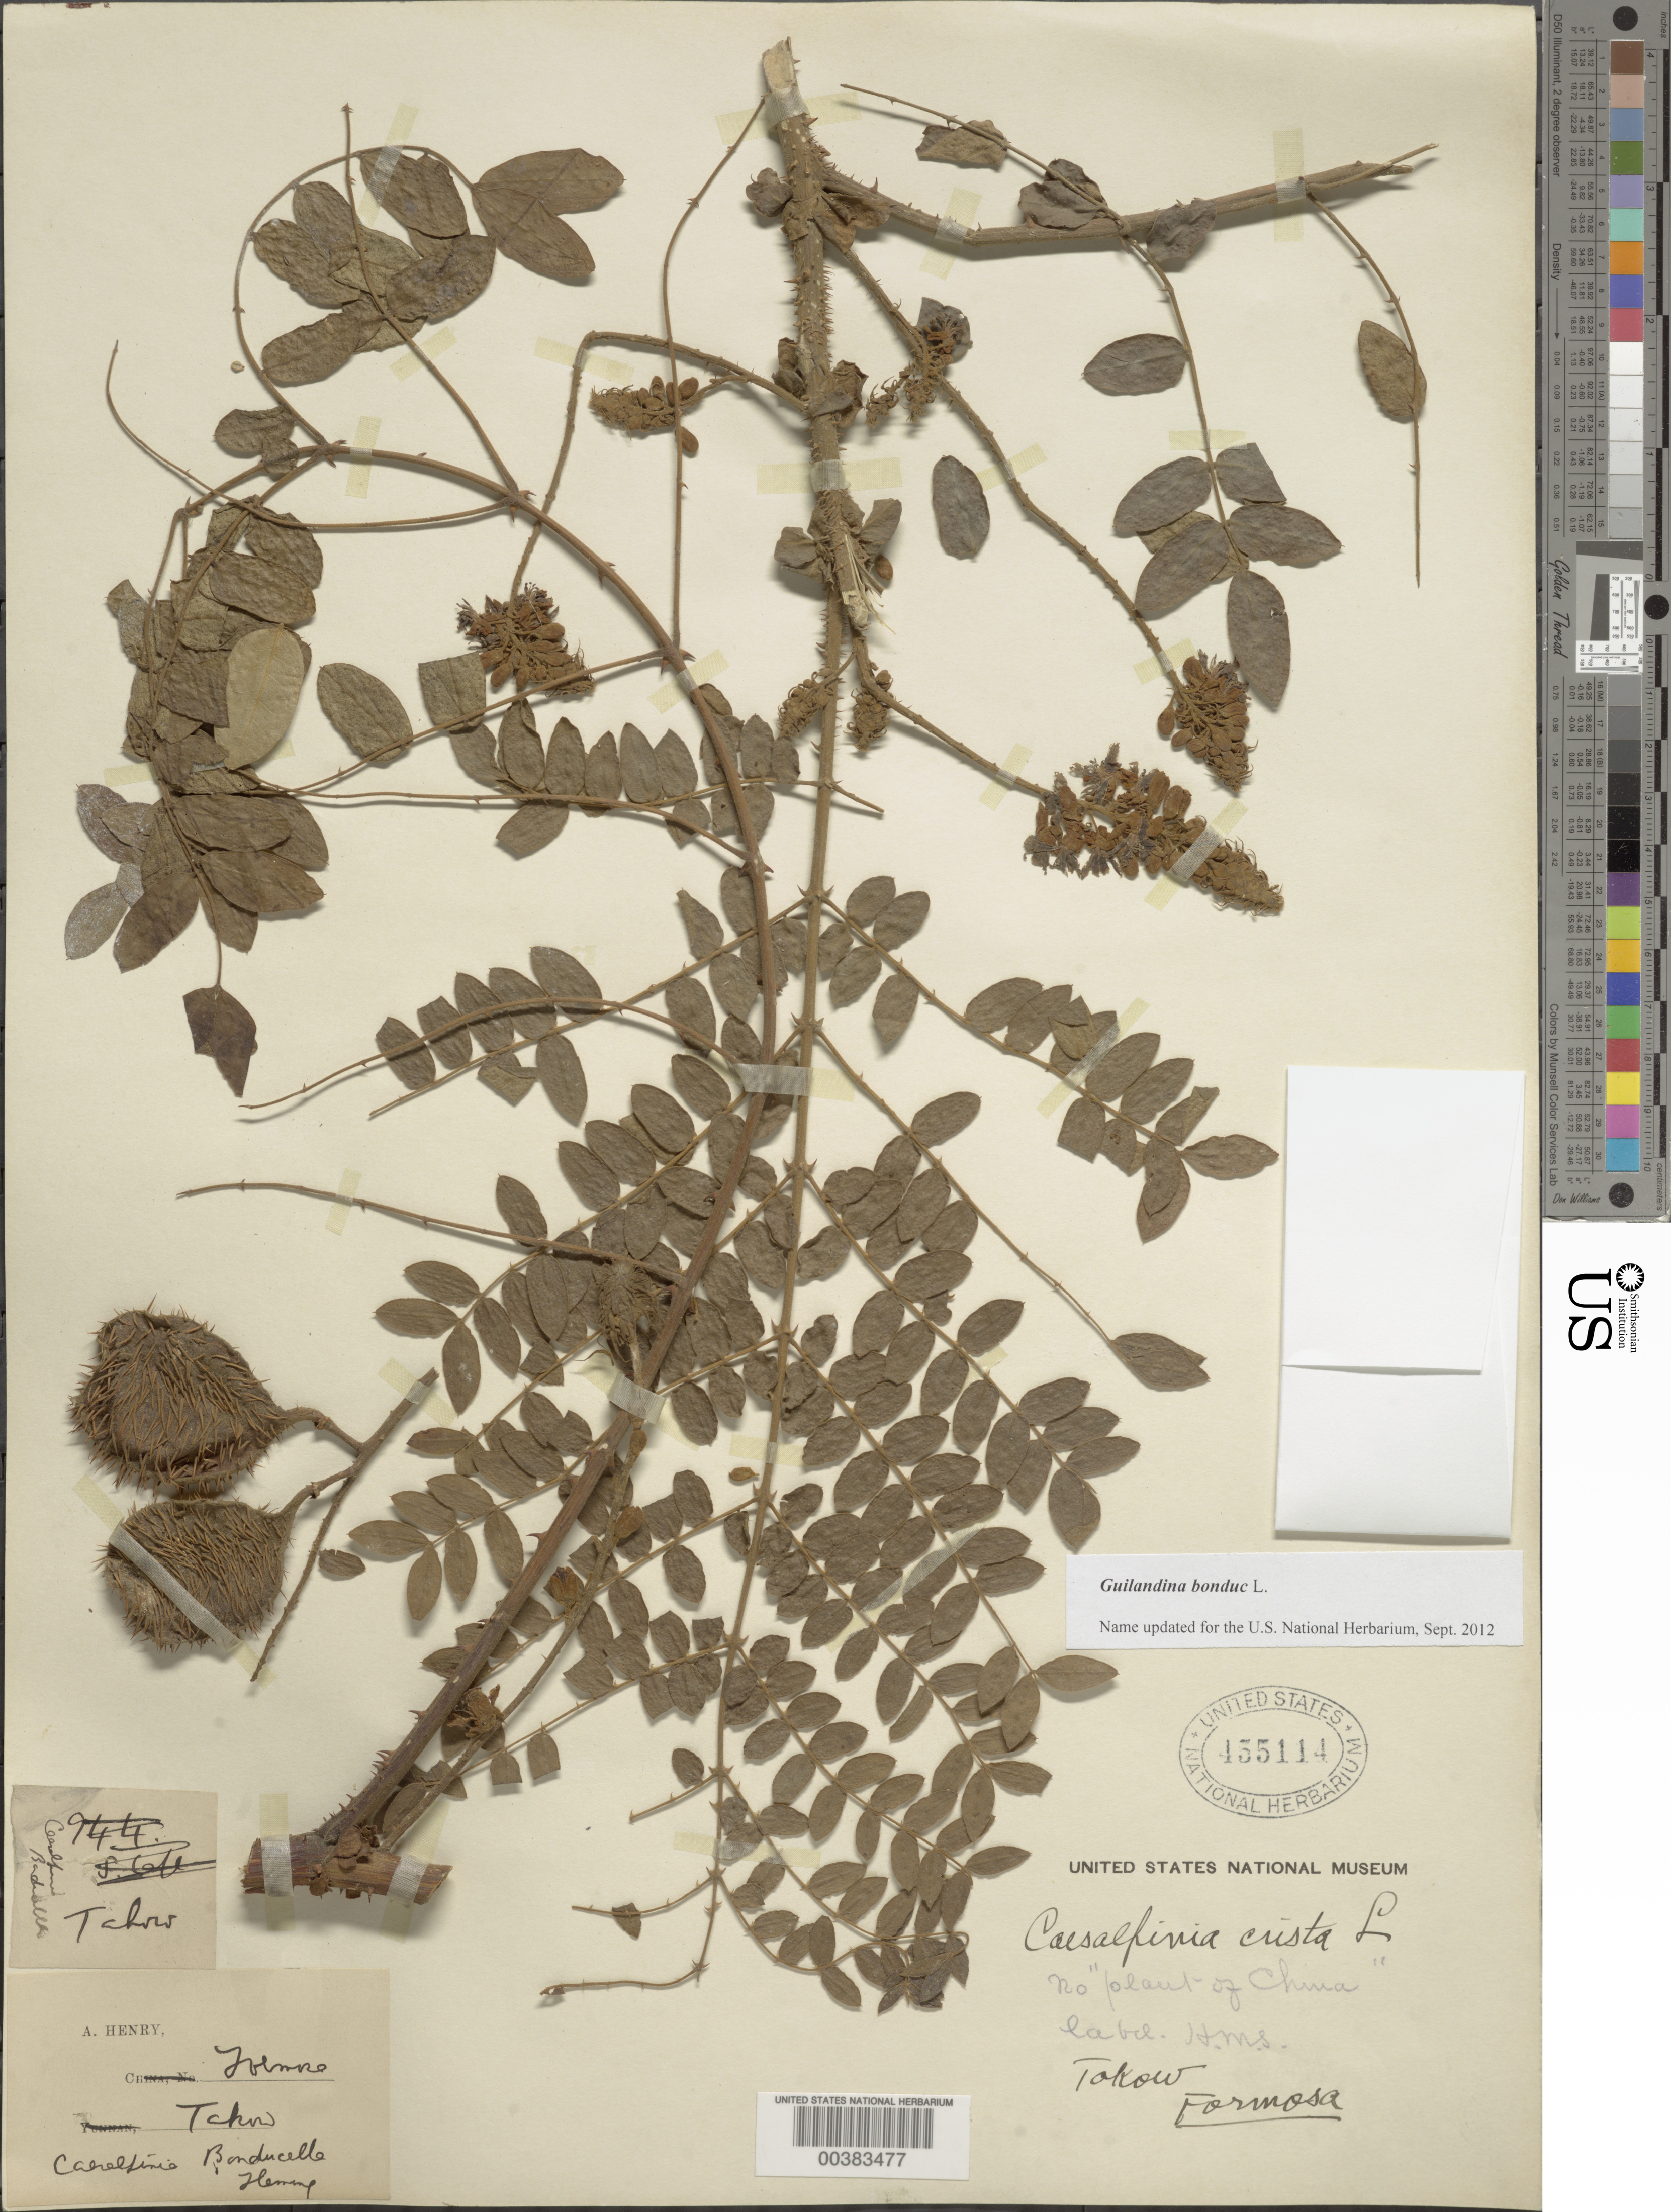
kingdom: Plantae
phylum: Tracheophyta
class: Magnoliopsida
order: Fabales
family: Fabaceae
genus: Guilandina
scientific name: Guilandina bonduc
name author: L.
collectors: A. Henry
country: Taiwan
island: Taiwan [Formosa]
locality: Tokow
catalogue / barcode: US 455114